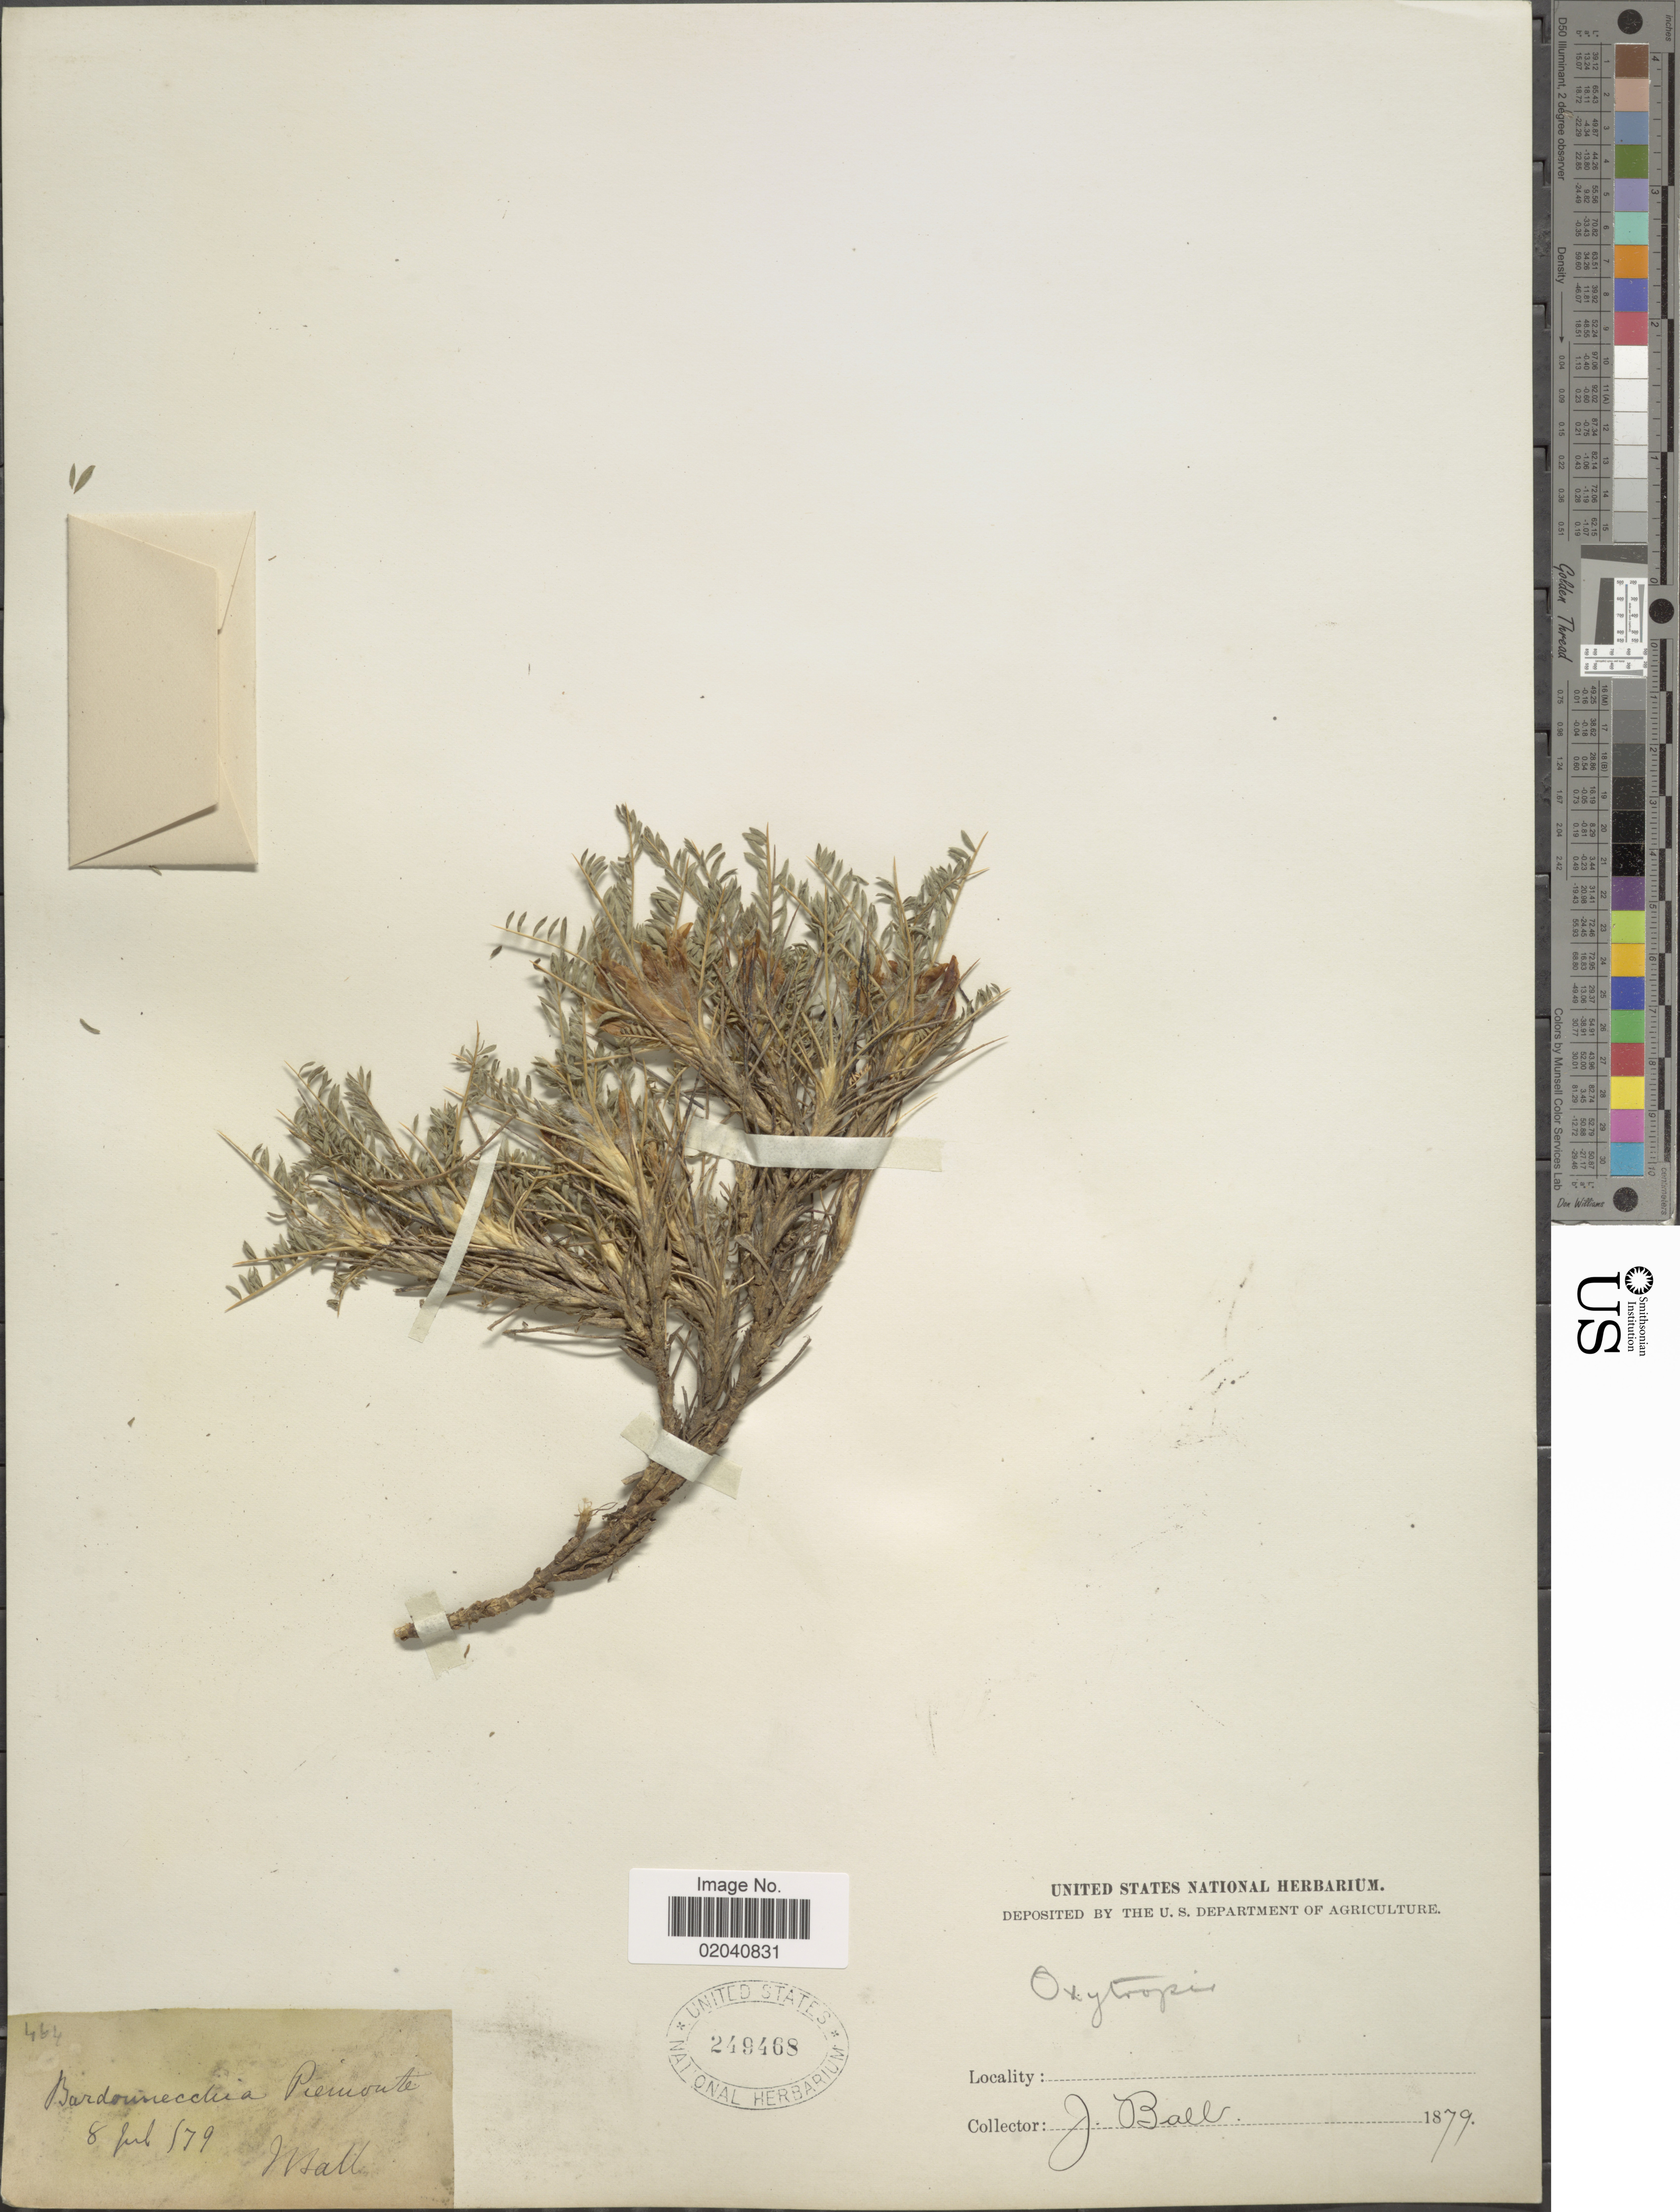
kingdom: Plantae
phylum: Tracheophyta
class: Magnoliopsida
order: Fabales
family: Fabaceae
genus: Oxytropis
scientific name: Oxytropis sp.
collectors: J. Ball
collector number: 464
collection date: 1879-07-08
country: Italy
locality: Bardonecchia Piemonte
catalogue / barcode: US 249468